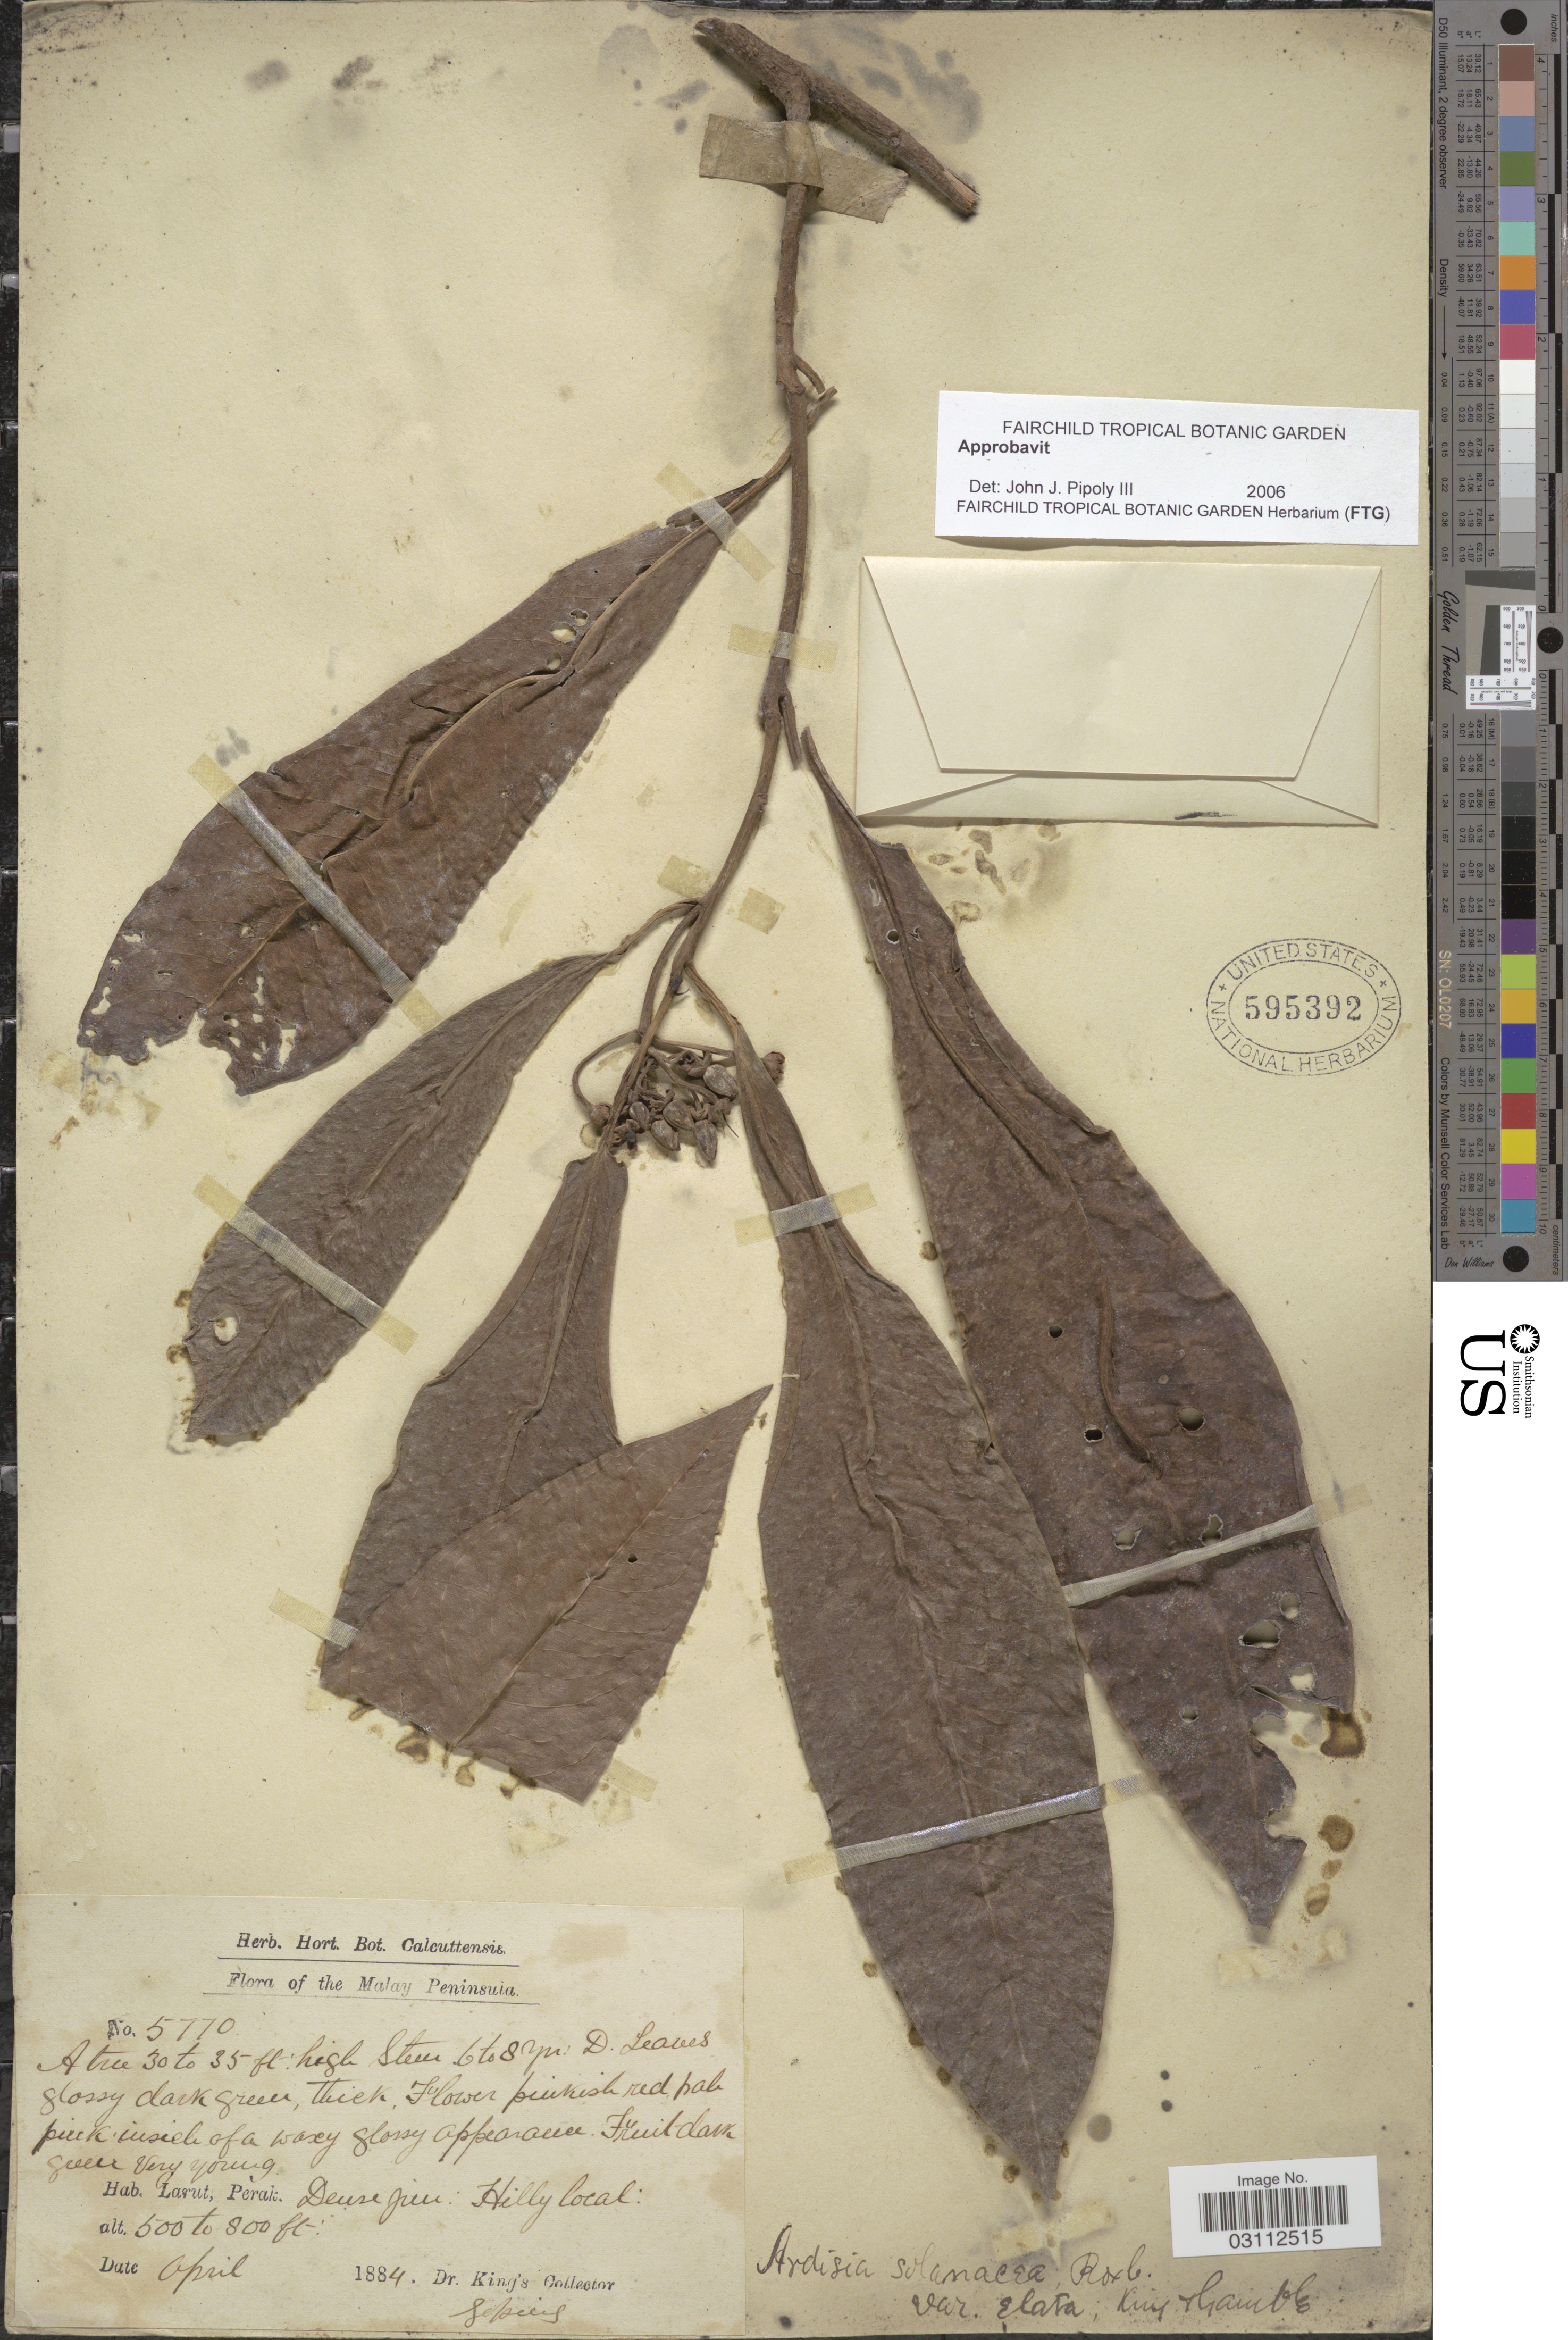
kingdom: Plantae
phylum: Tracheophyta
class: Magnoliopsida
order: Ericales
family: Primulaceae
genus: Ardisia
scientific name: Ardisia solanacea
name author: Roxb.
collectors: Dr. King's collector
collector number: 5770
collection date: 1884-04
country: Malaysia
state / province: Perak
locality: Malay Peninsula. Larut, Perak. Dense jug. Hilly local.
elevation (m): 152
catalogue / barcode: US 595392